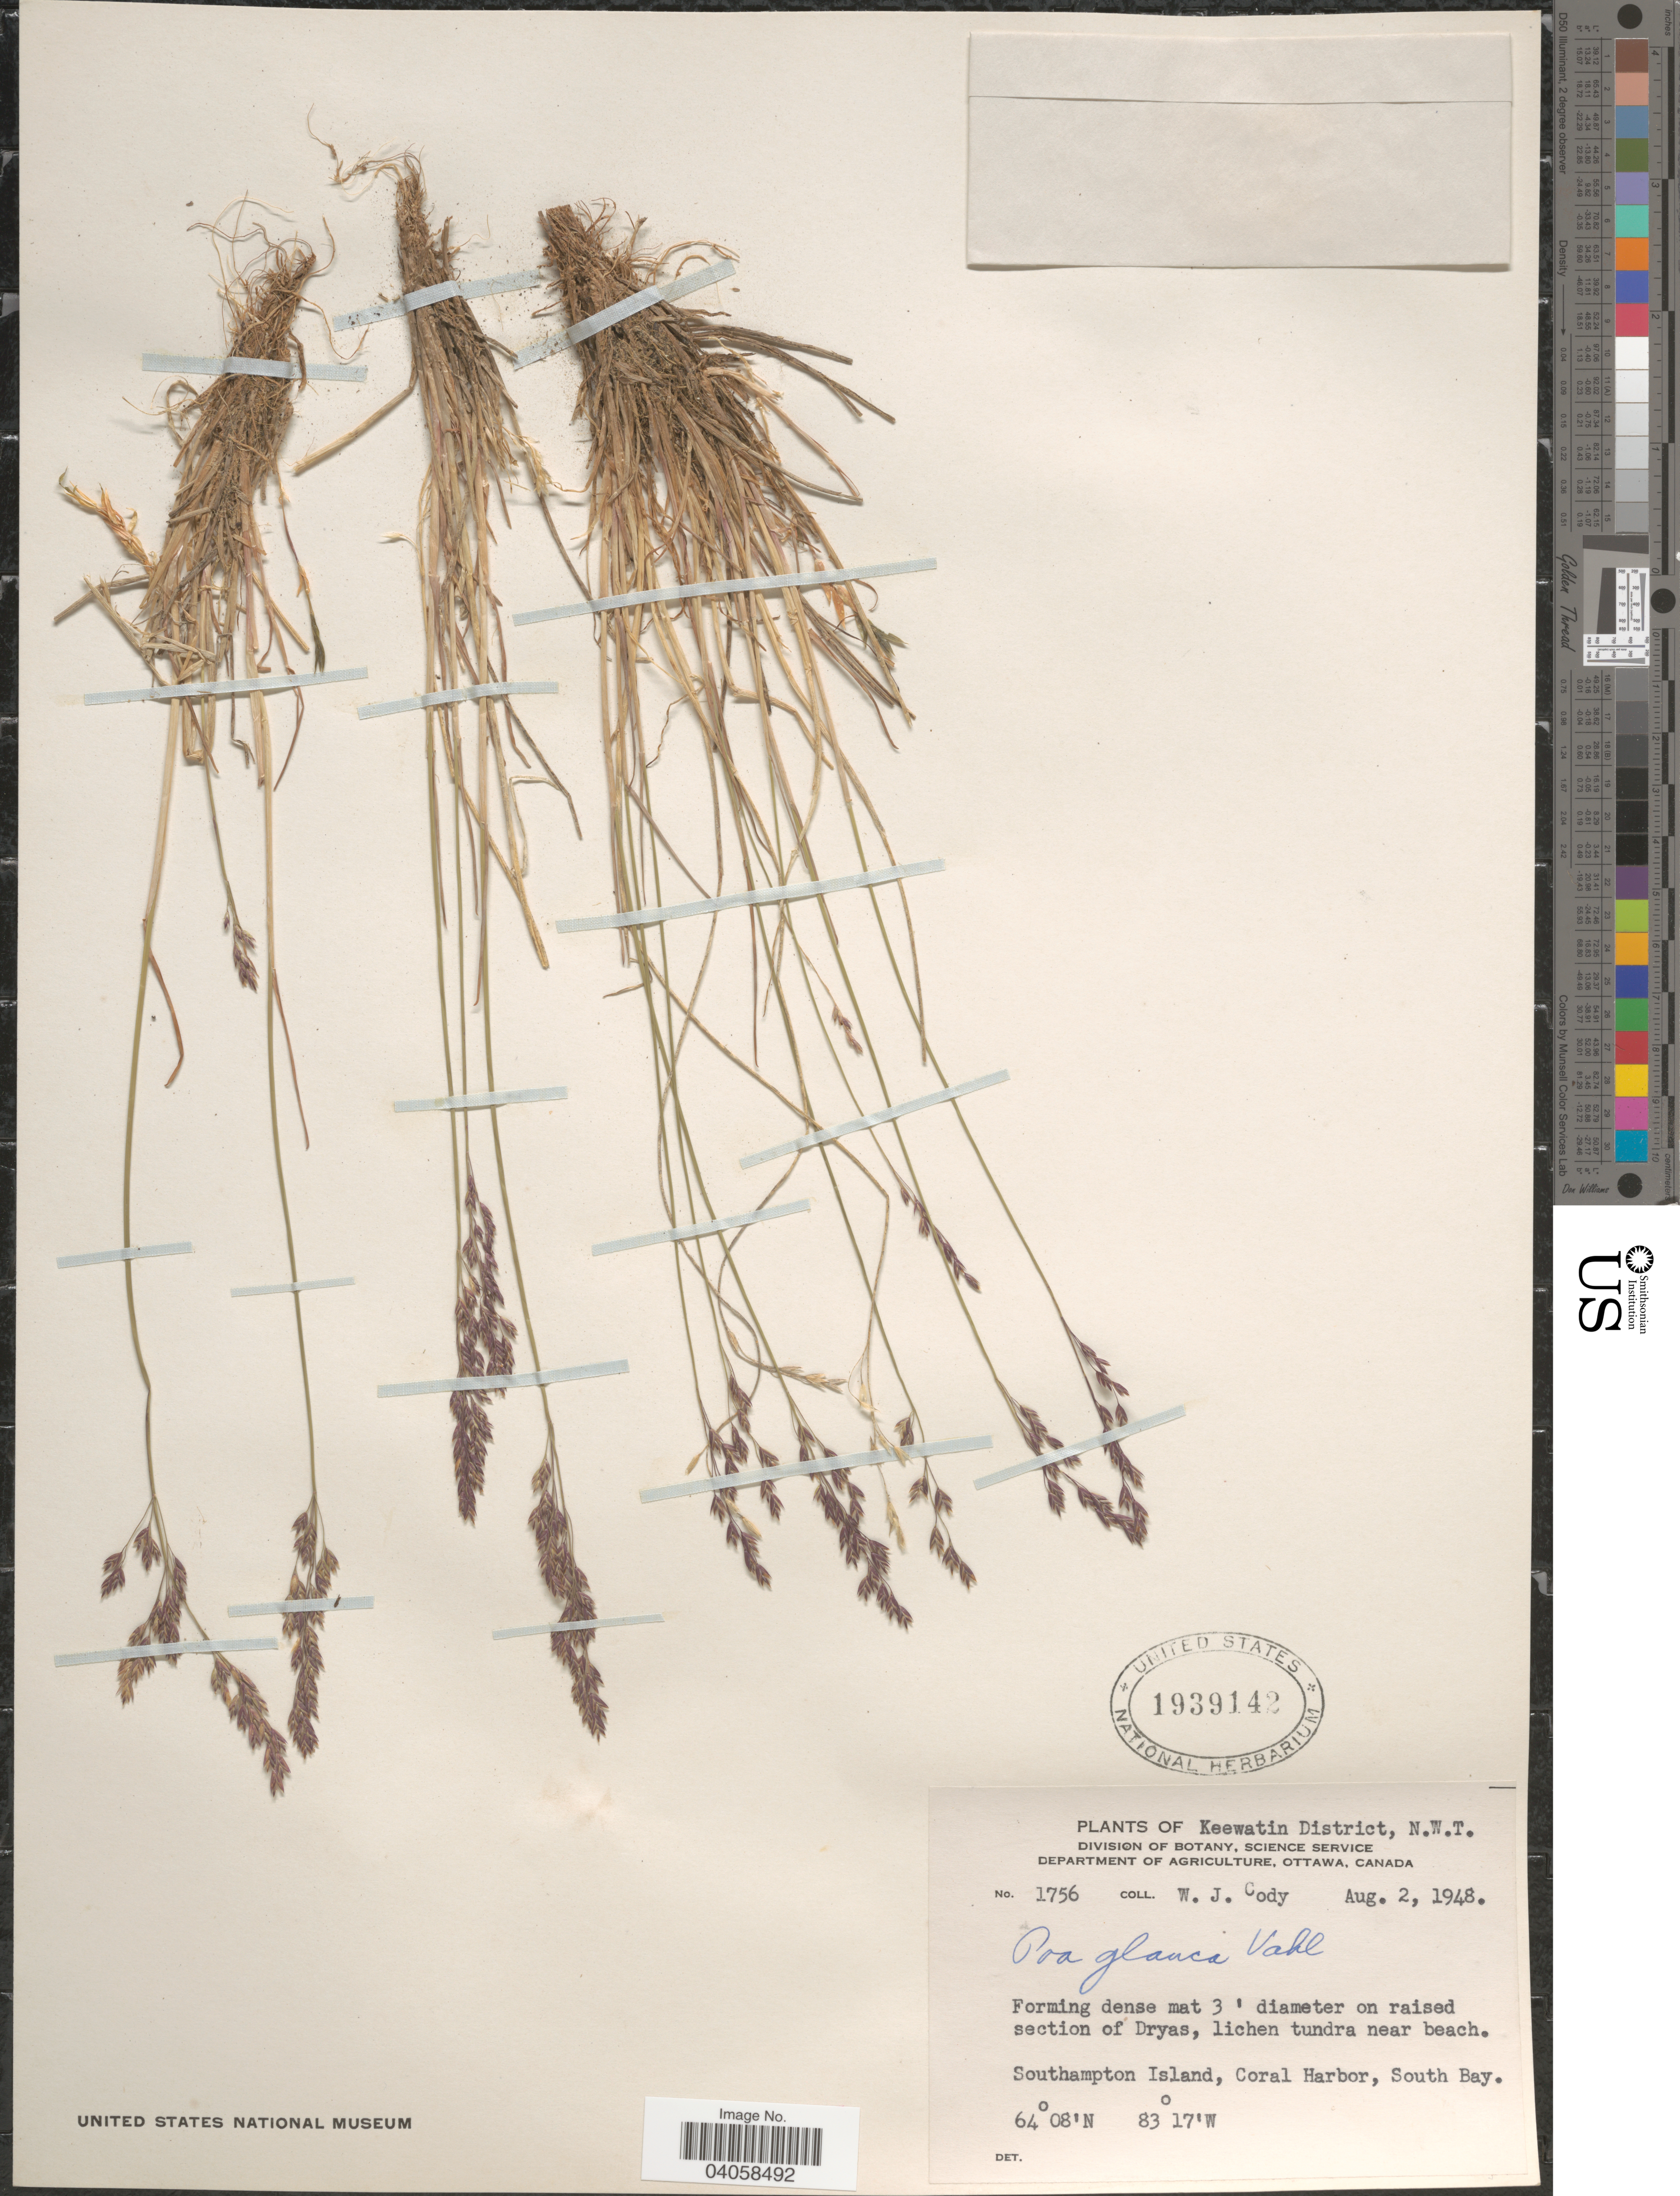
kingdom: Plantae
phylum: Tracheophyta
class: Liliopsida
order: Poales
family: Poaceae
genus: Poa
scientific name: Poa glauca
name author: Vahl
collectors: W. Cody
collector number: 1756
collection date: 1948-08-02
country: Canada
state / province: Northwest Territories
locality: Keewatin District. On raised section of Dryas, lichen tundra near beach. Southampton Island, Coral Harbor, South Bay.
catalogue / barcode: US 1939142